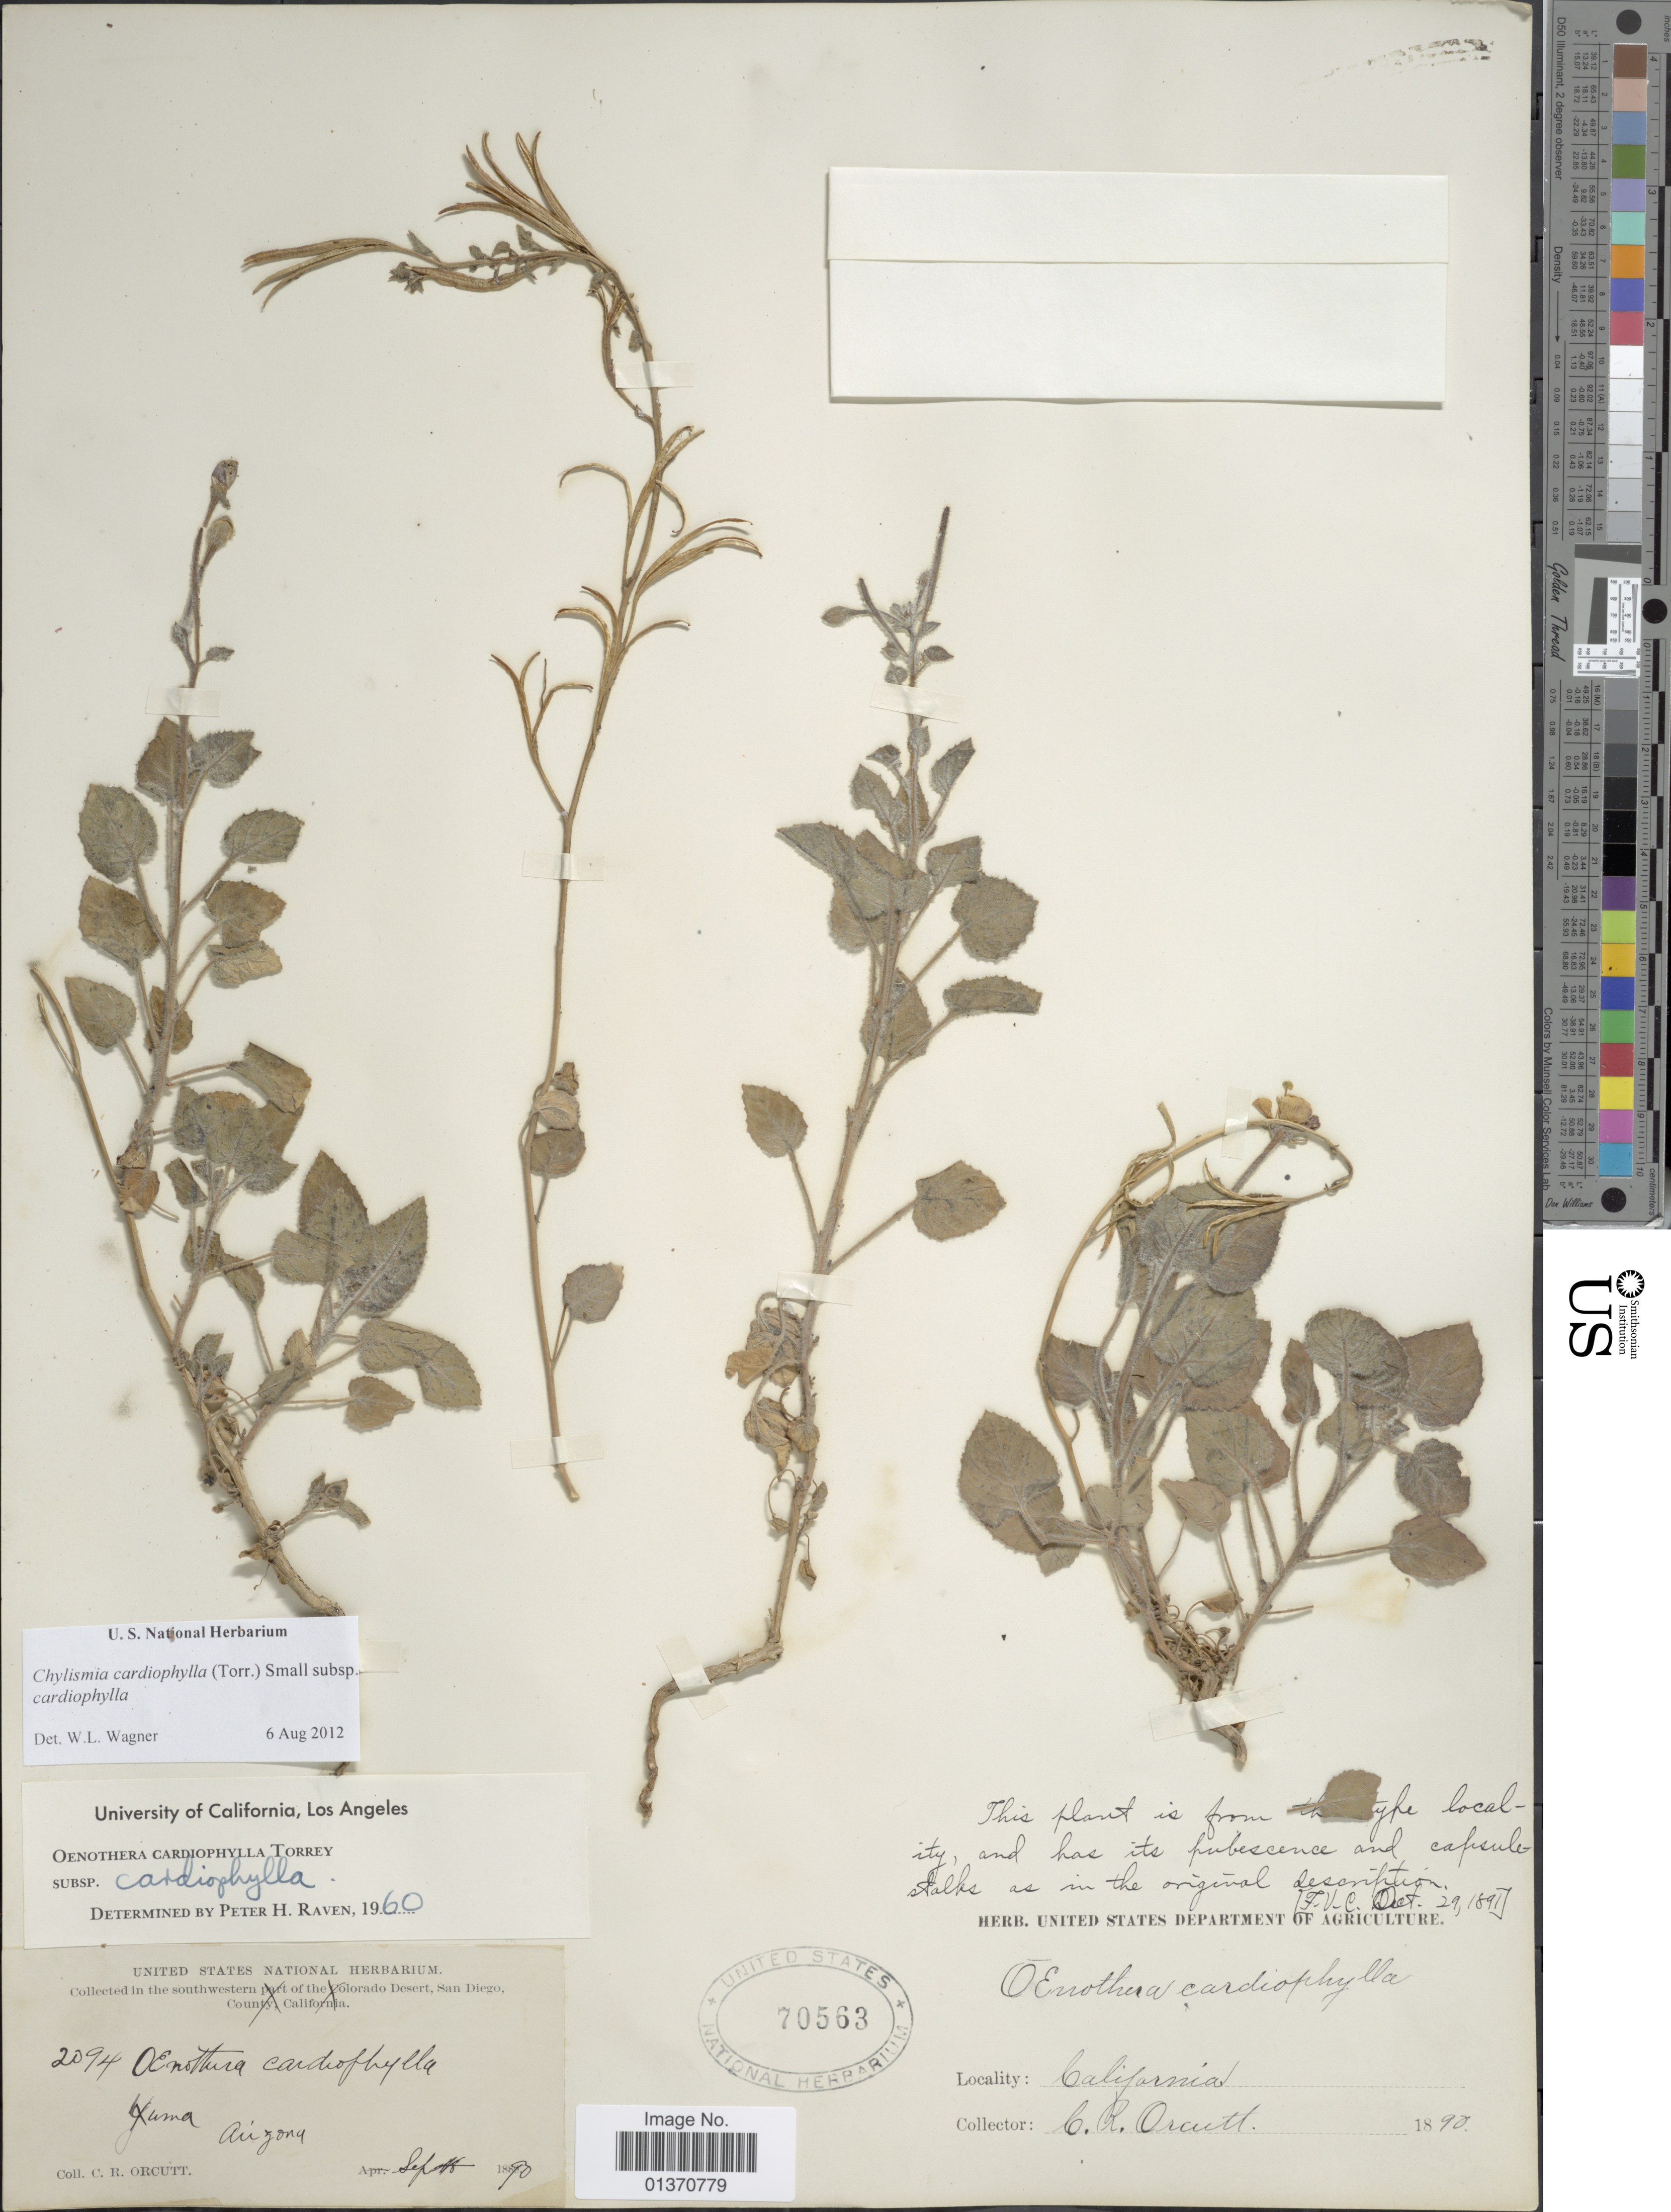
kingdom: Plantae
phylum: Tracheophyta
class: Magnoliopsida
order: Myrtales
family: Onagraceae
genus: Chylismia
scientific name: Chylismia cardiophylla subsp. cardiophylla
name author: (Torr.) Small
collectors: C. R. Orcutt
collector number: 2094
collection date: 1890-09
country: United States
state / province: California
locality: Yuma, Arizona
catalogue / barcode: US 70563